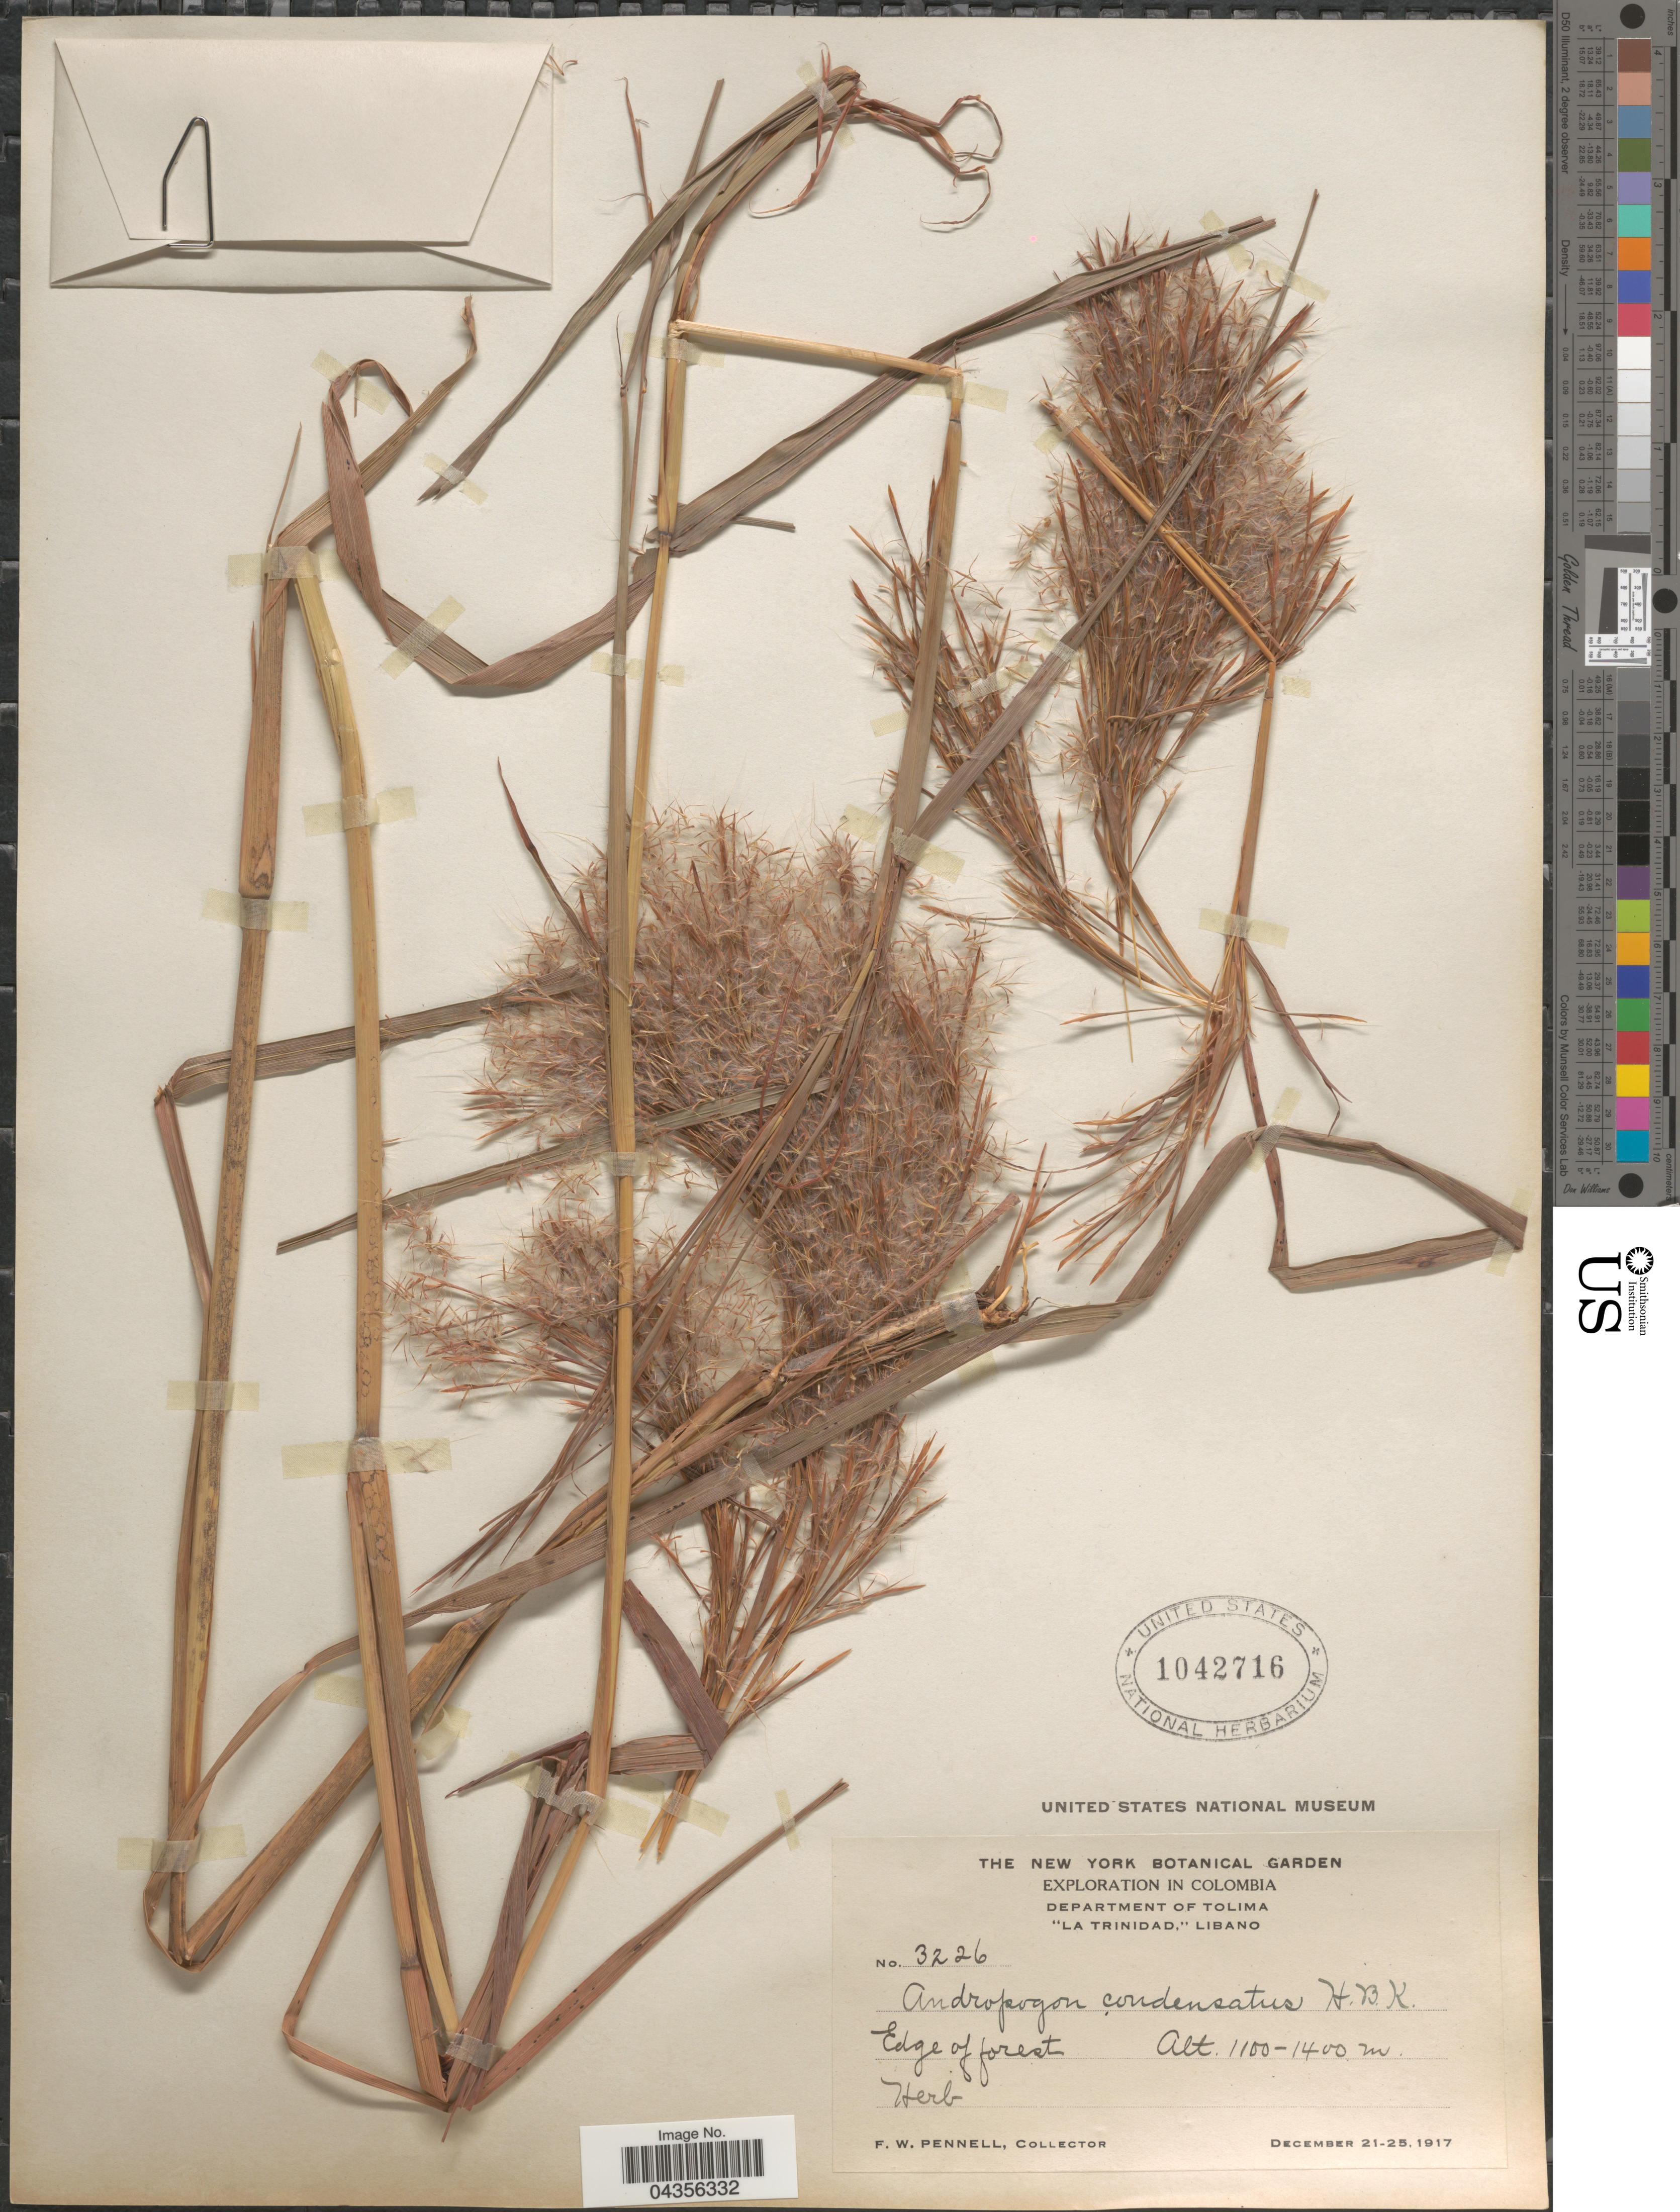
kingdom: Plantae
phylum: Tracheophyta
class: Liliopsida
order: Poales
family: Poaceae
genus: Schizachyrium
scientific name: Schizachyrium microstachyum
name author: (Desv. ex Ham.) Roseng. et al.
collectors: F. W. Pennell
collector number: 3226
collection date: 1917-12-21/1917-12-25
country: Colombia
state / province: Tolima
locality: Exploration In Colombia. Department Of Tolima. "La Trinidad." Libano.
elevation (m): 1100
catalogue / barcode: US 1042716